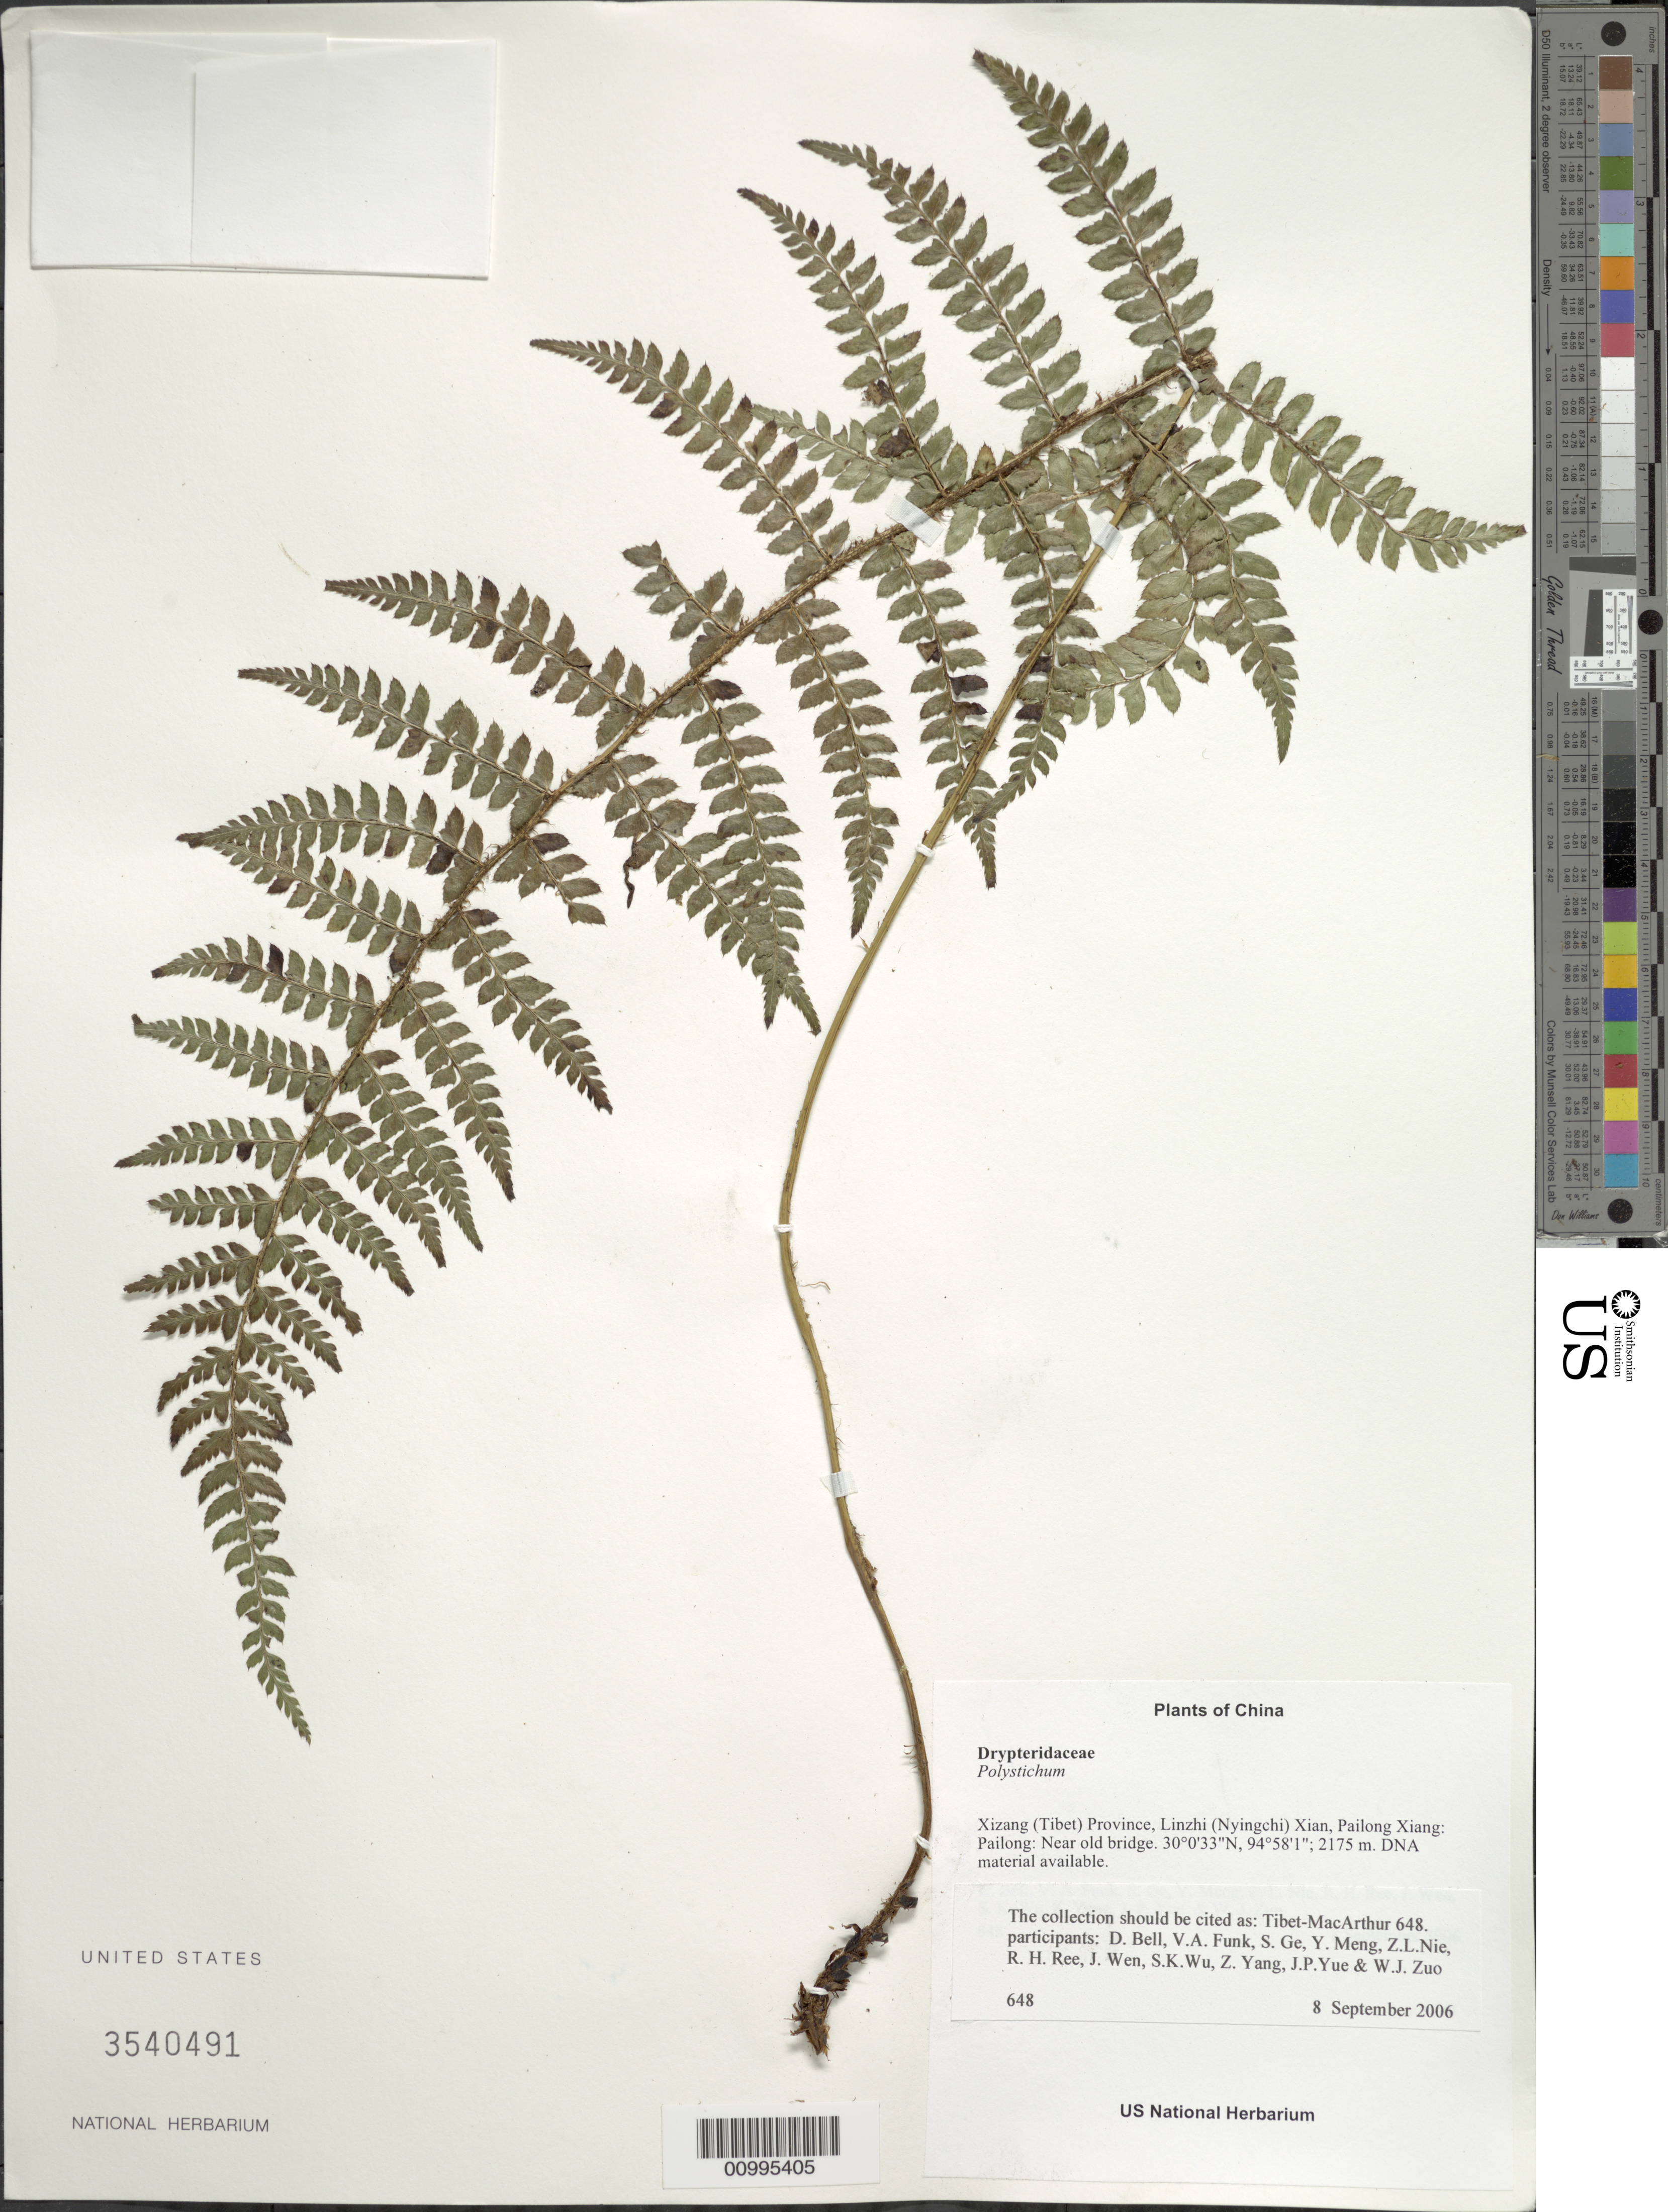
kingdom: Plantae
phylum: Tracheophyta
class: Polypodiopsida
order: Polypodiales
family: Dryopteridaceae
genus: Polystichum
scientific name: Polystichum sp.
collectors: Tibet-MacArthur, D. A. Bell, V. Funk, S. Ge, Y. Meng, Z. Nie, R. Ree, J. Wen, S. K. Wu, Z. Yang, J. Yue & W. Zuo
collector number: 648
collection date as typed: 08 Sep 2006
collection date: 2006-09-08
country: China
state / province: Xizang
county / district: Linzhi (Nyingchi) Xian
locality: Pailong Xiang: Pailong. Near old bridge.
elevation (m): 2175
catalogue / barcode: US 3540491